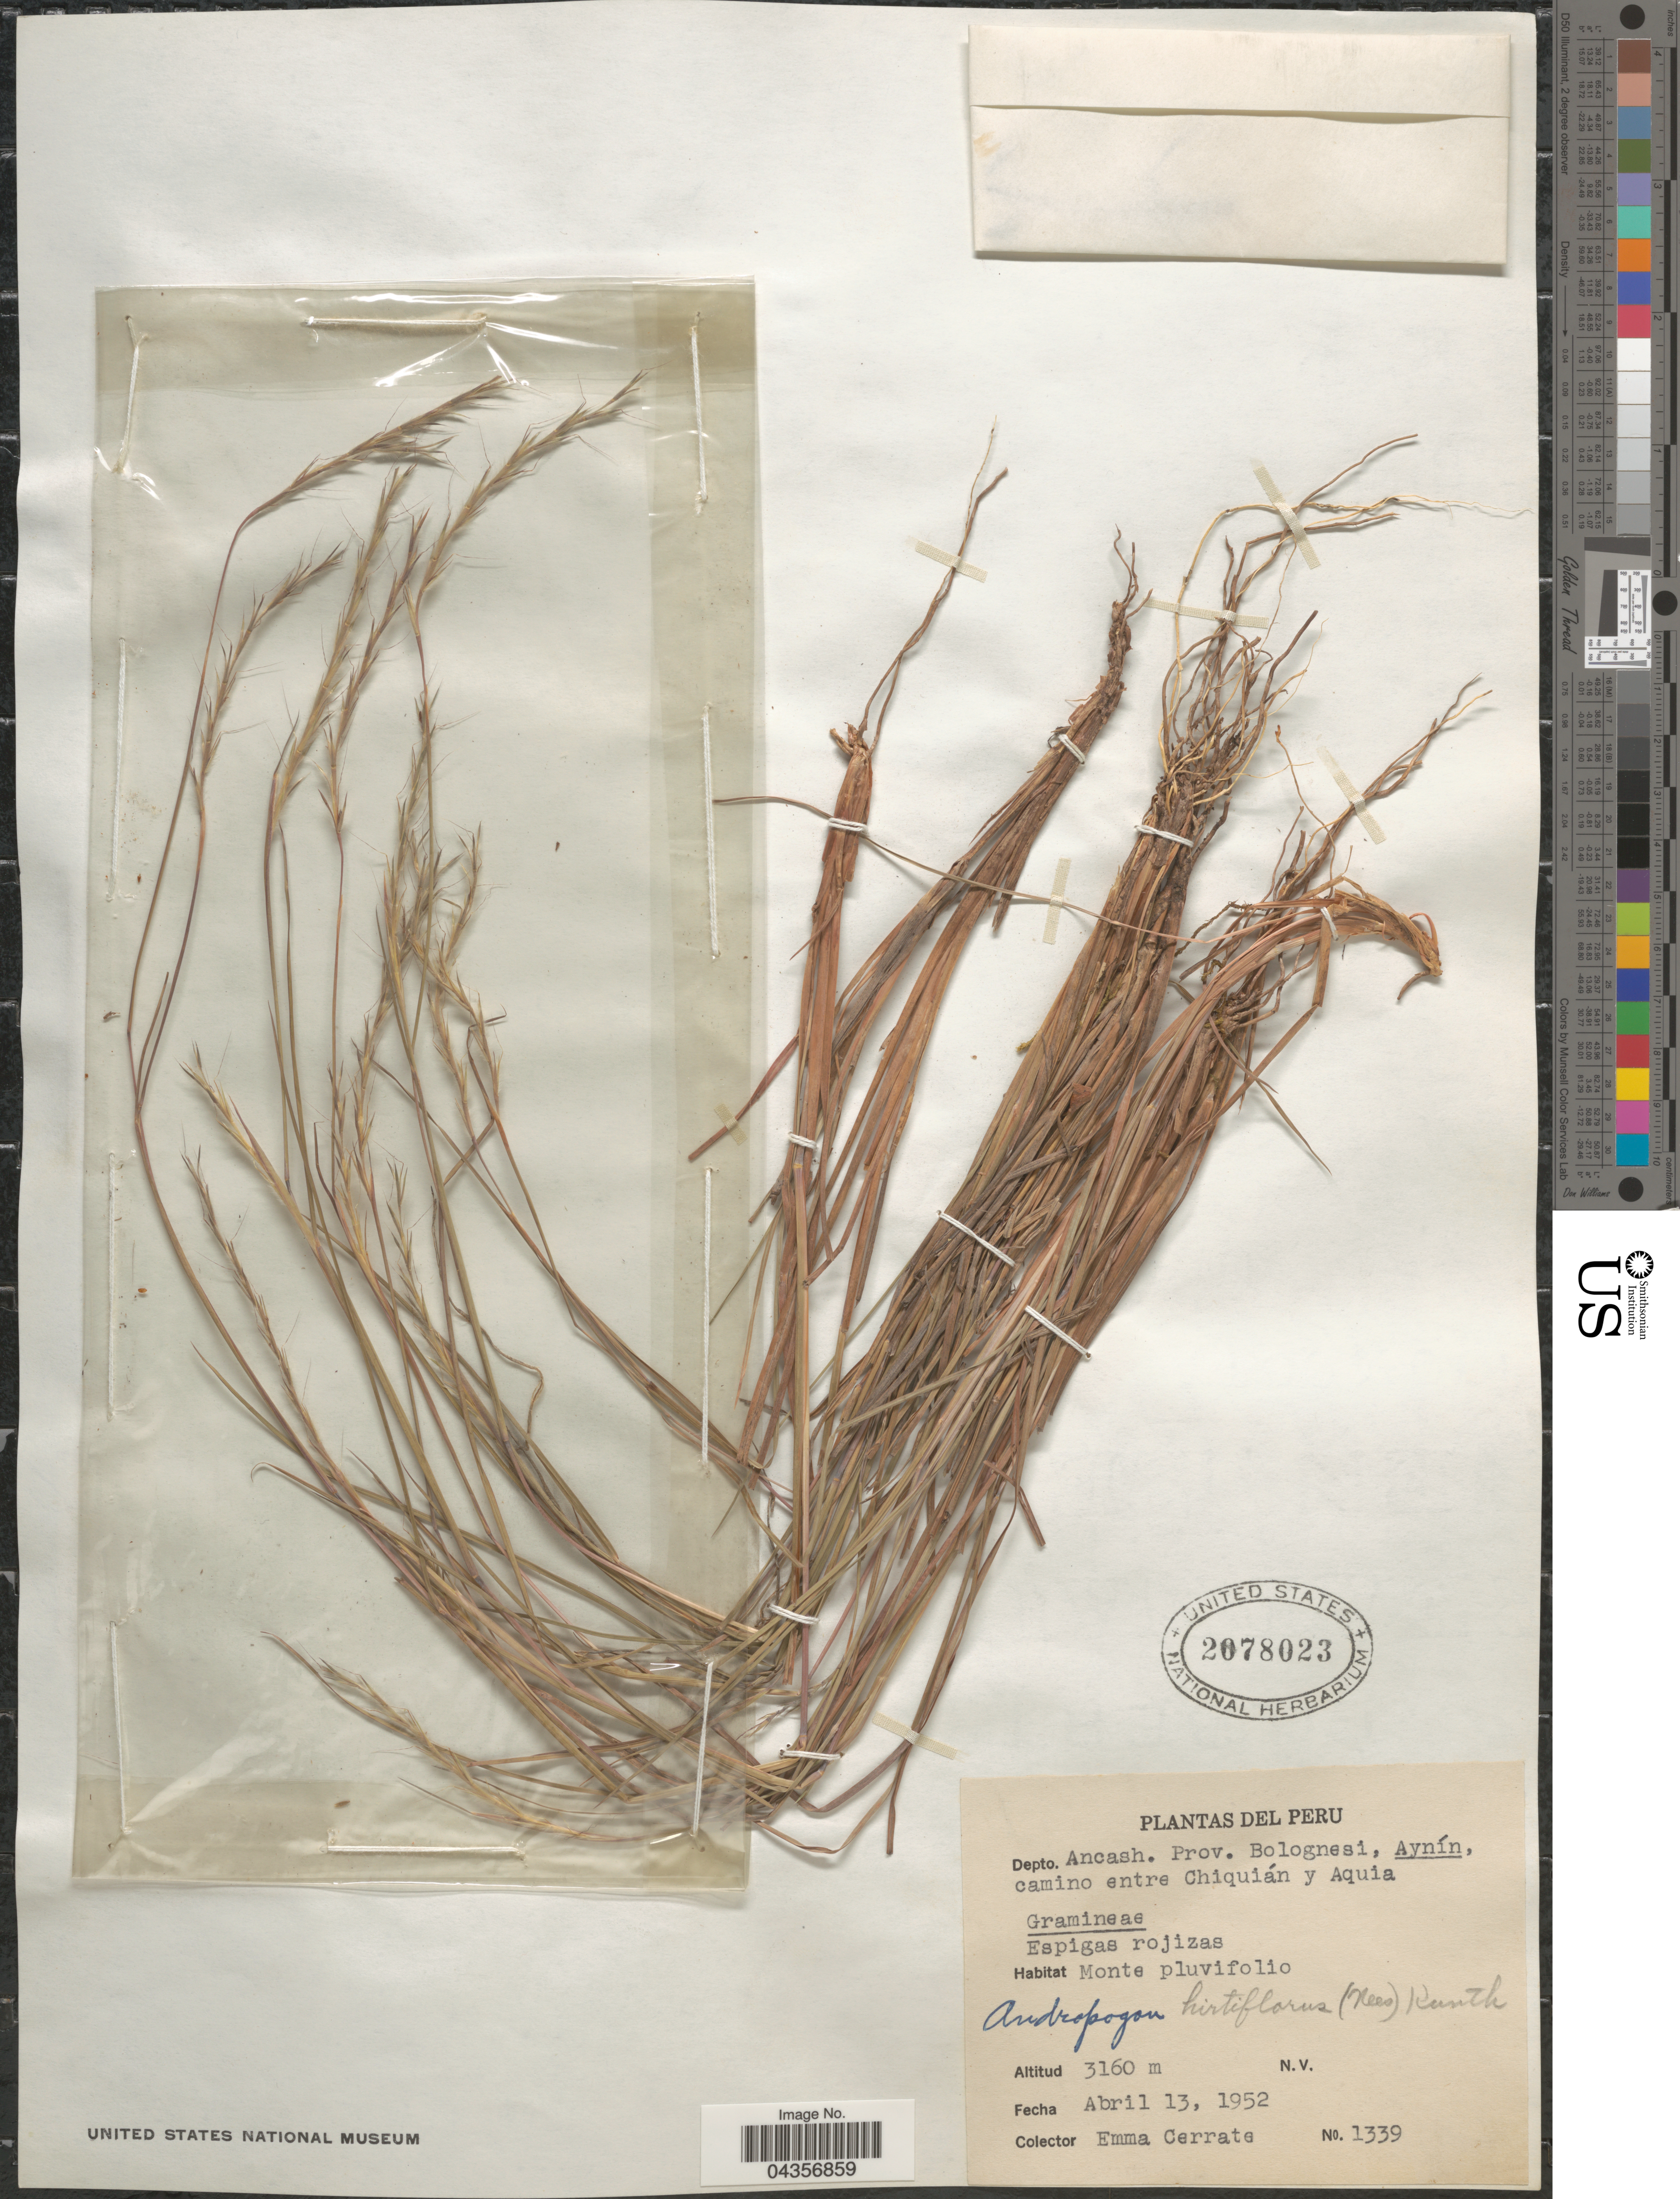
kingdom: Plantae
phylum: Tracheophyta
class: Liliopsida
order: Poales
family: Poaceae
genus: Schizachyrium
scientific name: Schizachyrium sanguineum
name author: (Retz.) Alston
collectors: E. Cerrate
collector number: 1339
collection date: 1952-04-13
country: Peru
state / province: Ancash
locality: Depto. Ancash. Prov. Bolognesi, Aynín, camino entre Chiquián y Aquia.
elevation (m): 3160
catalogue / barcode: US 2078023